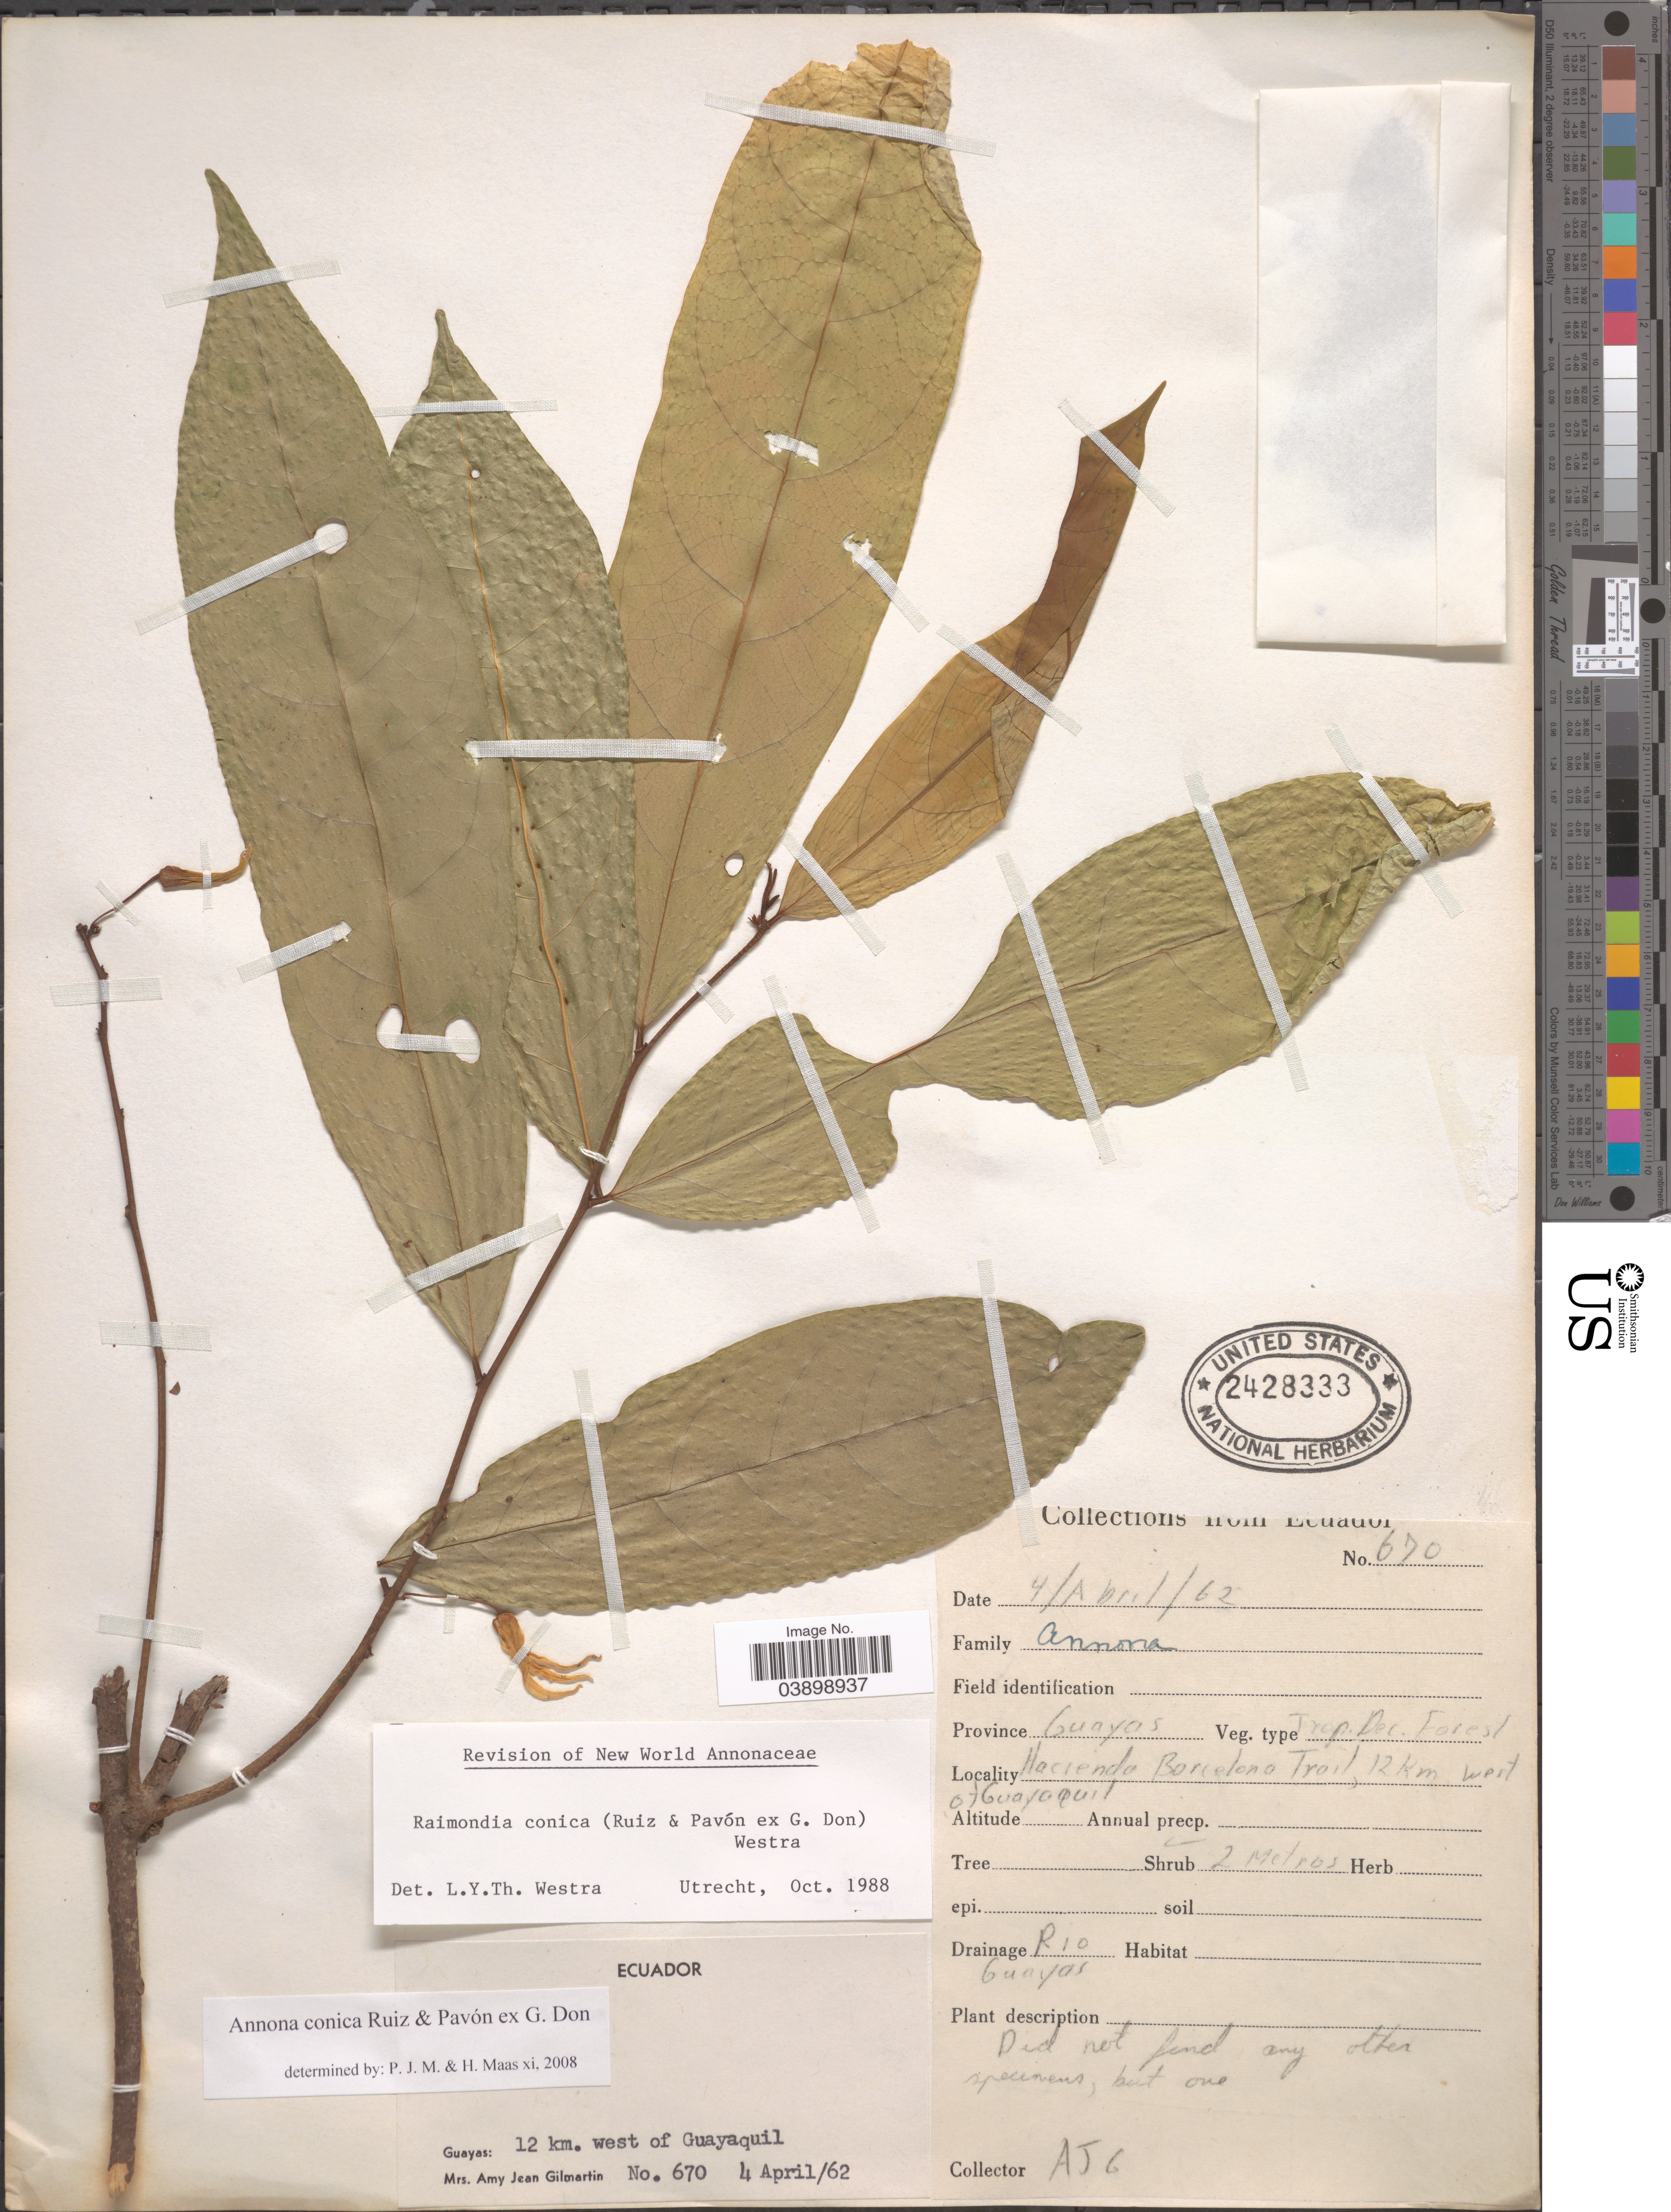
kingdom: Plantae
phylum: Tracheophyta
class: Magnoliopsida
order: Magnoliales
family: Annonaceae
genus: Annona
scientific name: Annona conica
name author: Ruiz & Pav. ex G. Don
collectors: A. Gilmartin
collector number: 670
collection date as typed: Transcribed d/m/y: 4/4/62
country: Ecuador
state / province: Guayas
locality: Hacienda Barcelona Trail, 12 Km west of Guayaquil. Drainage Rio Guayas.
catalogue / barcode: US 2428333